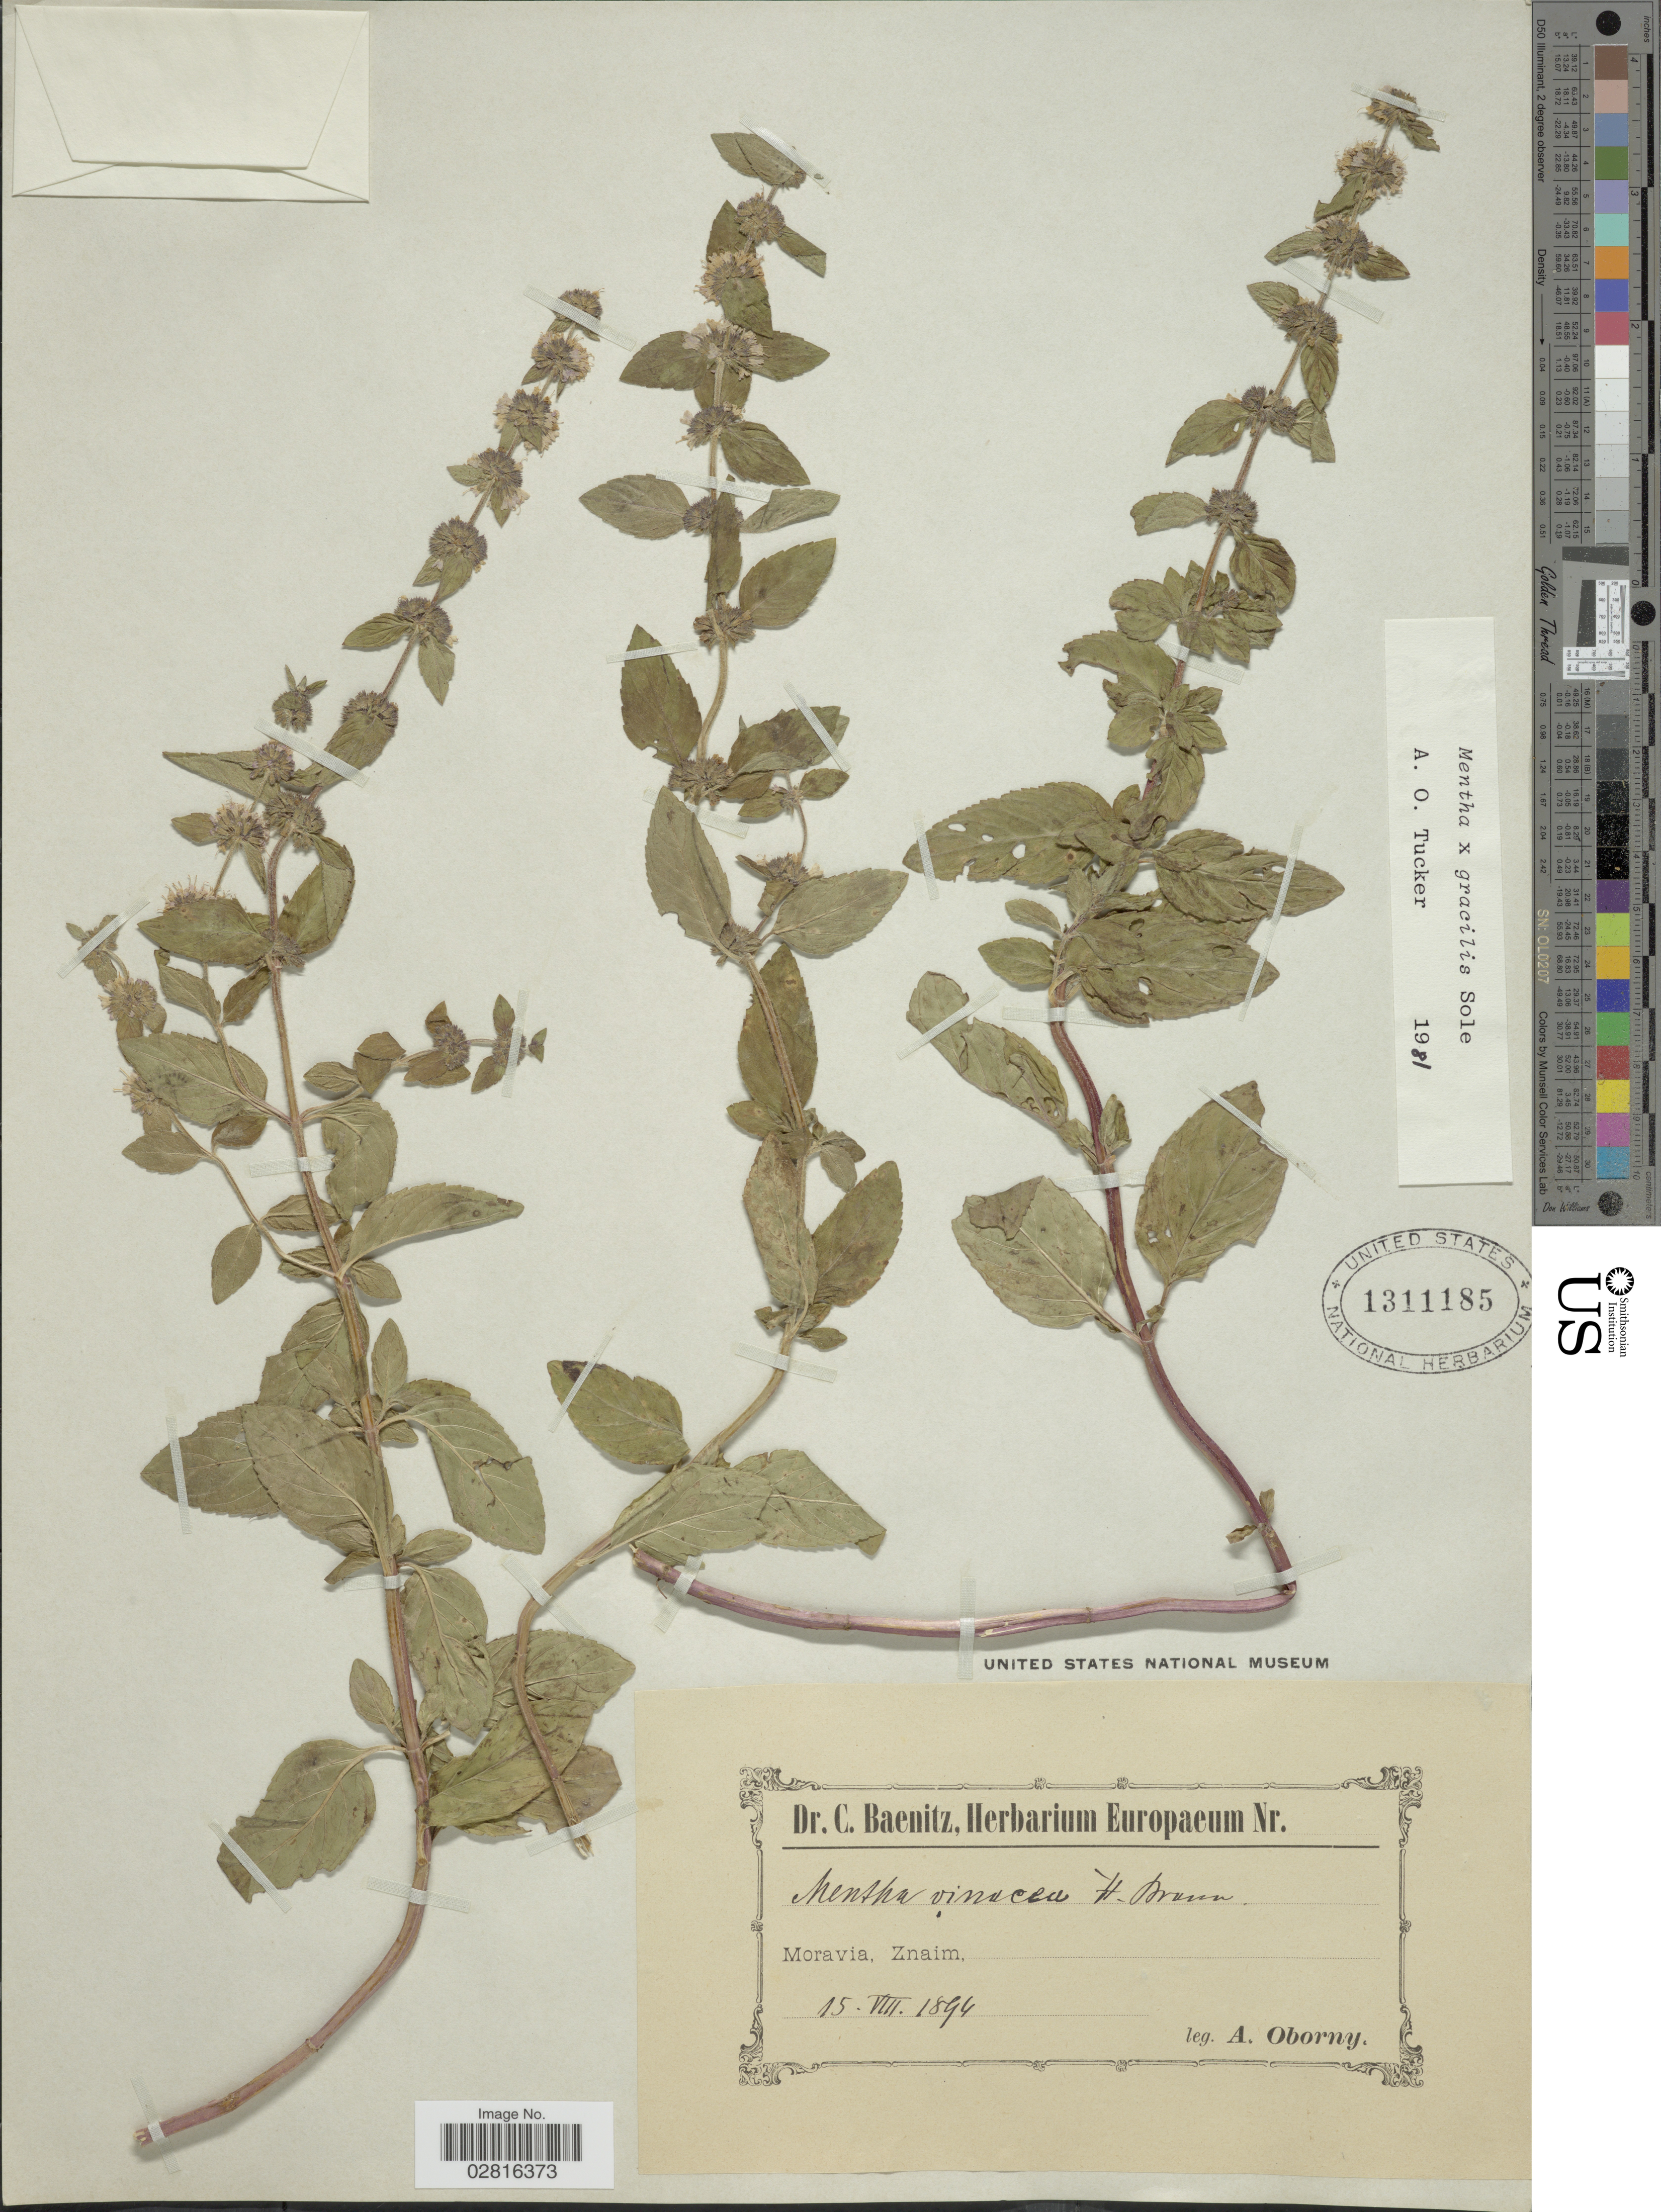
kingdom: Plantae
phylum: Tracheophyta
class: Magnoliopsida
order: Lamiales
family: Lamiaceae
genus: Mentha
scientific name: Mentha x gracilis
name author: Sole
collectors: A. Oborny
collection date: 1894-08-15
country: Czechia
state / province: South Moravian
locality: Moravia, Znaim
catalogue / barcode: US 1311185